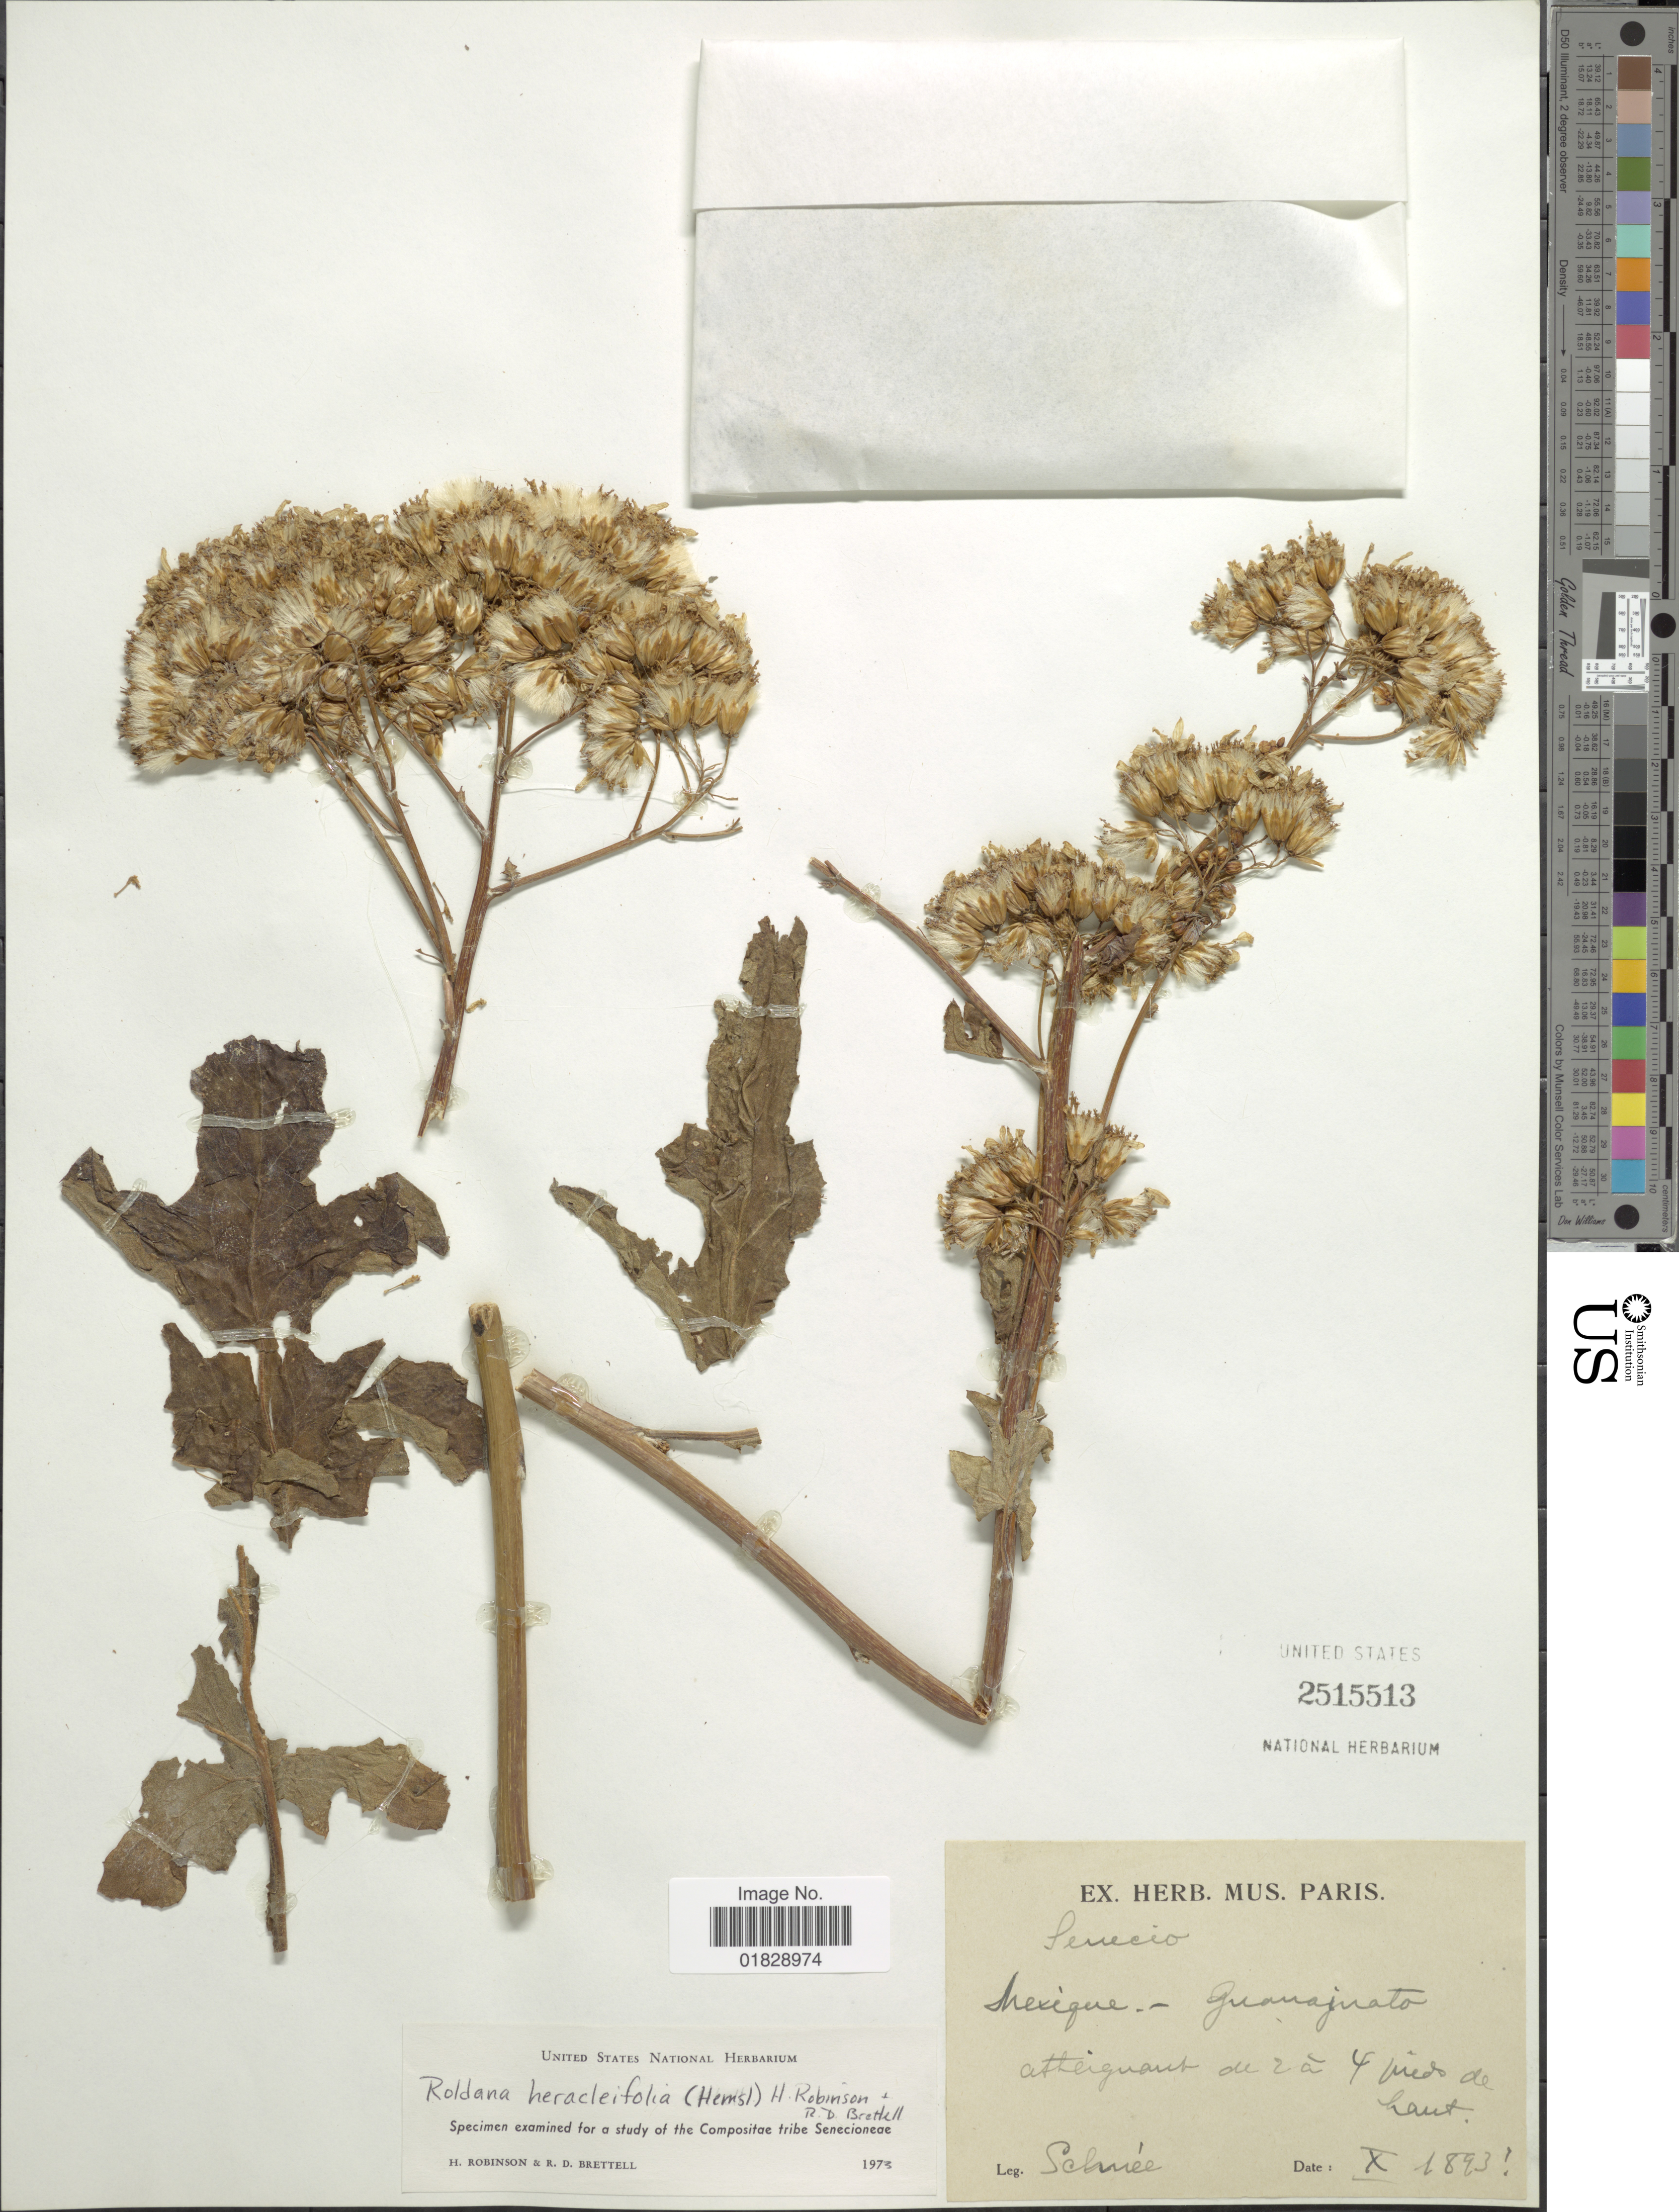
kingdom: Plantae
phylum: Tracheophyta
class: Magnoliopsida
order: Asterales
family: Asteraceae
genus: Roldana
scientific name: Roldana heracleifolia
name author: (Hemsl.) H. Rob. & Brettell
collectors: -- Schnée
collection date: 1893-10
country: Mexico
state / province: Guanajuato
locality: Mexique - Guanajuato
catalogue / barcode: US 2515513